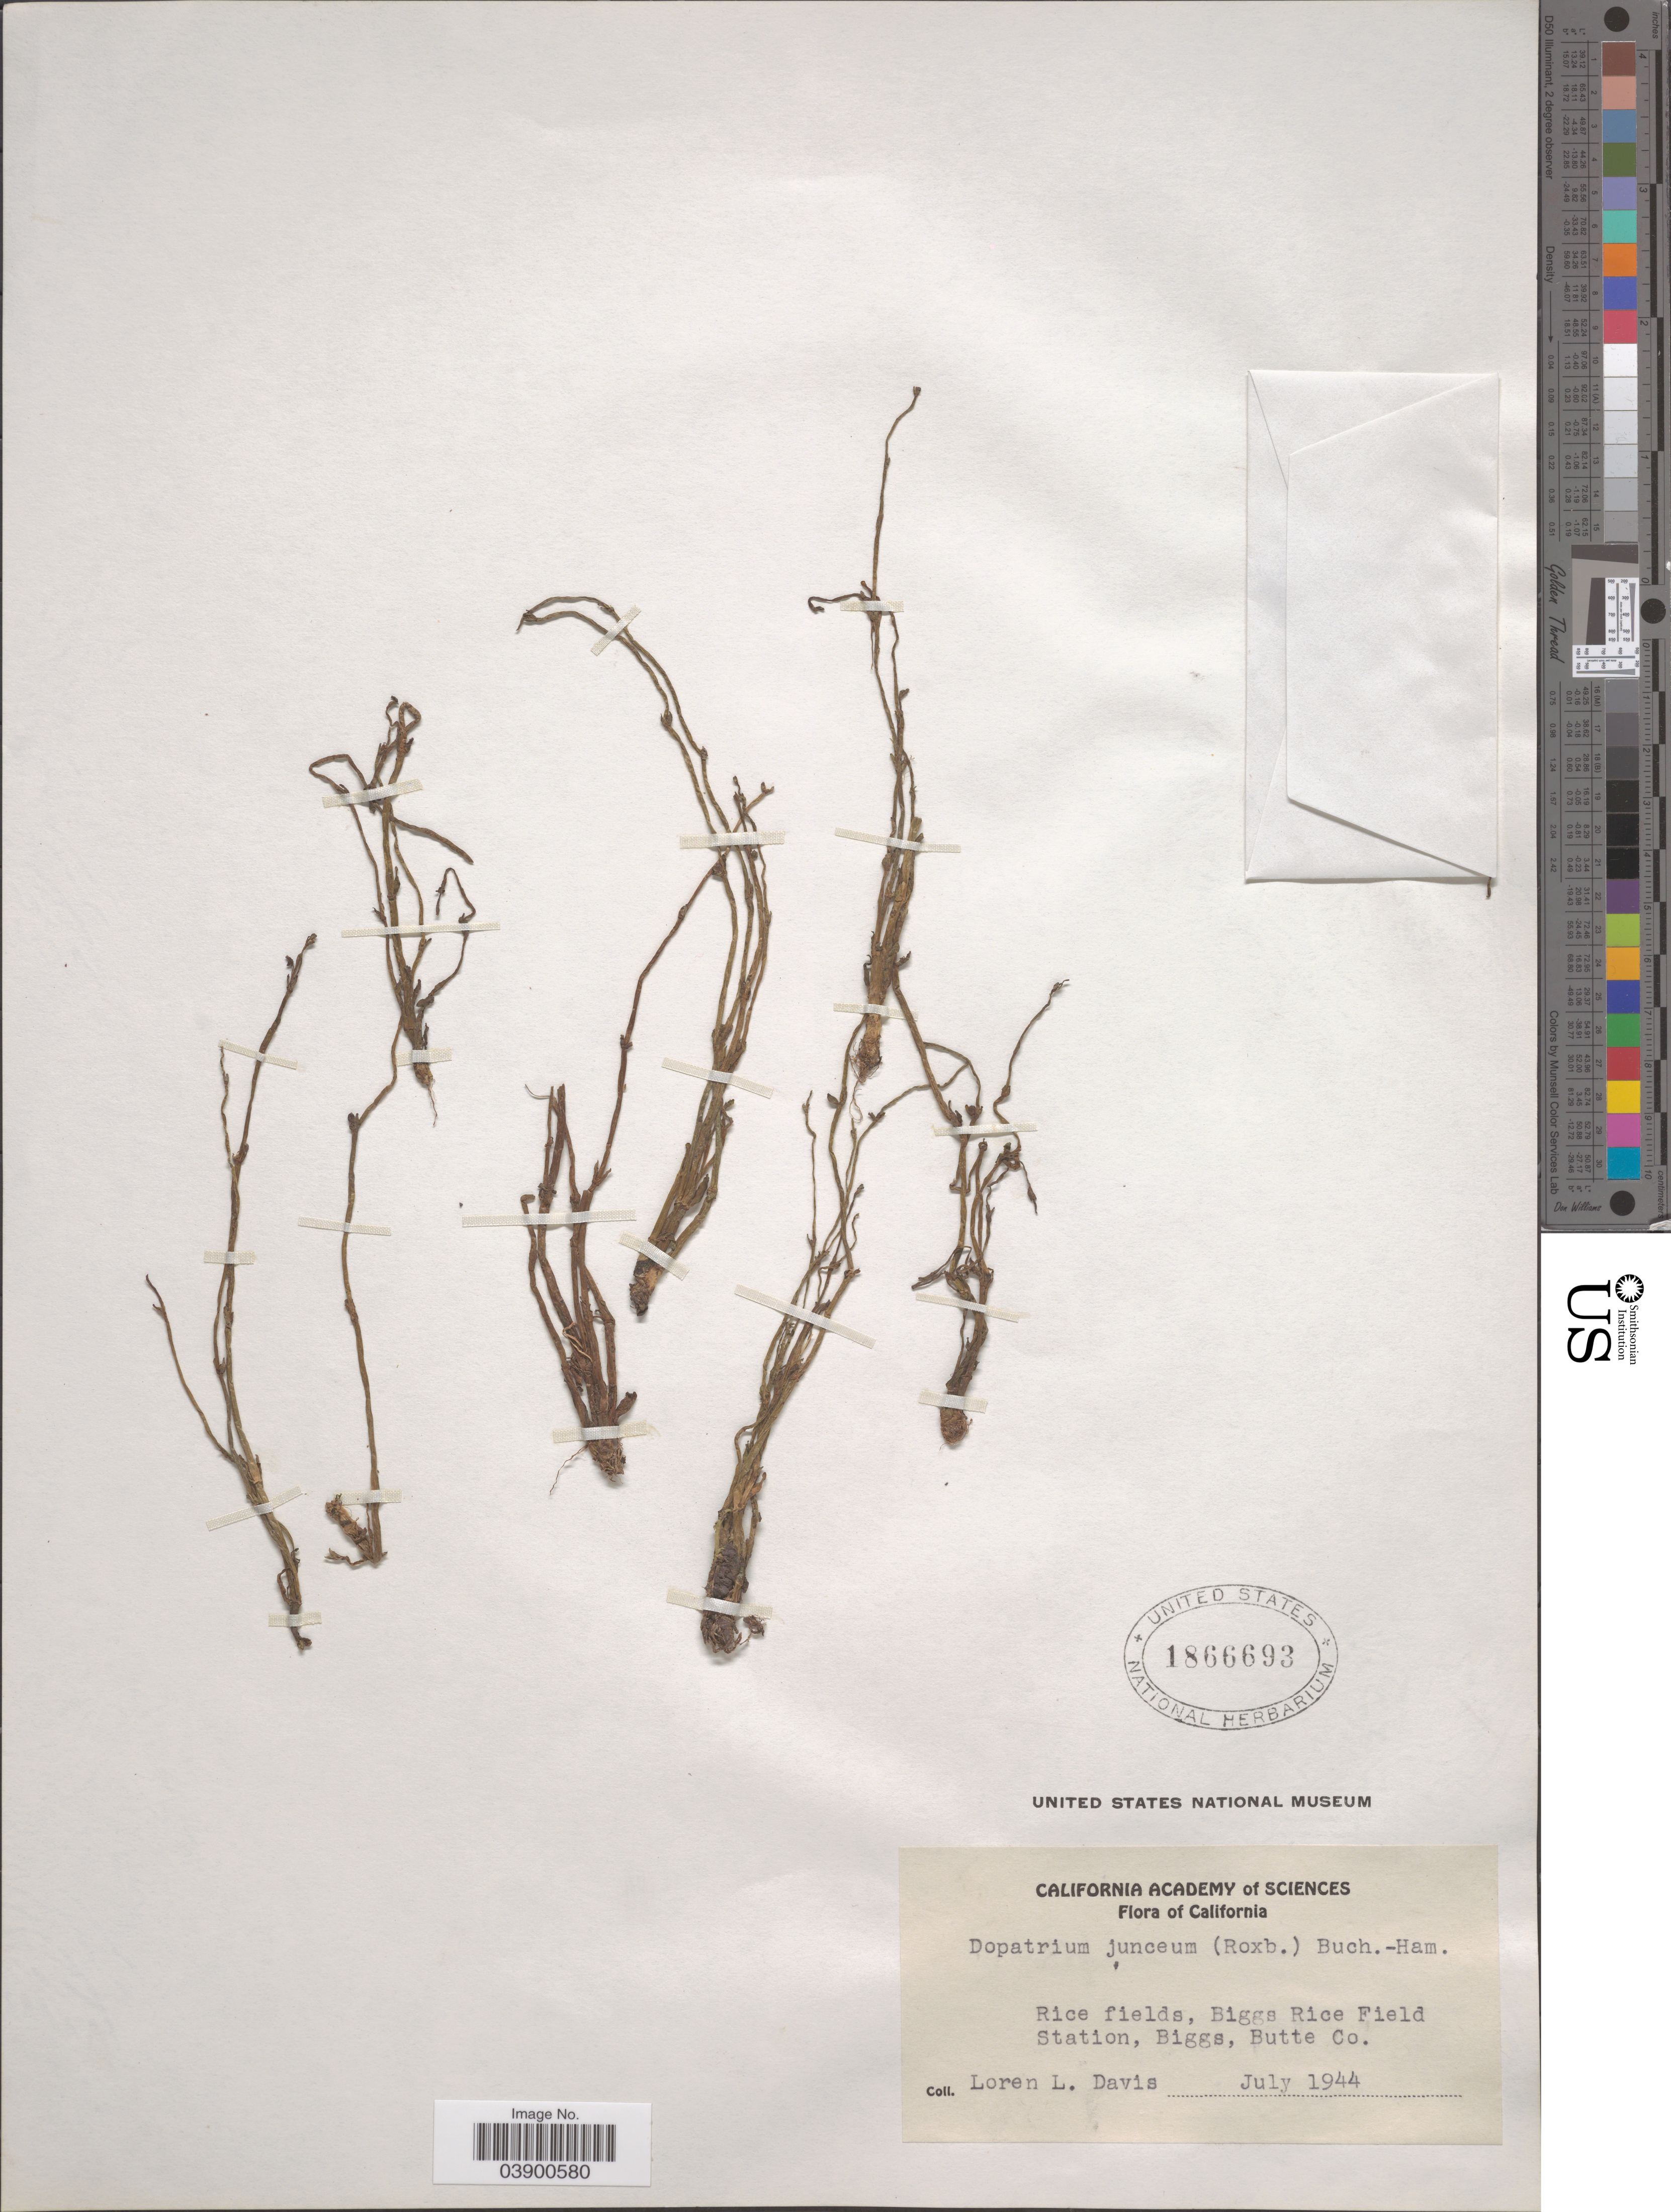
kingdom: Plantae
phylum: Tracheophyta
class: Magnoliopsida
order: Lamiales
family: Plantaginaceae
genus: Dopatrium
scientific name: Dopatrium junceum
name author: (Roxb.) Buch.-Ham. ex Benth.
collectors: L. Davis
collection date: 1944-07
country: United States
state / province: California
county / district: Butte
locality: Rice fields, Biggs Rice Field Station, Biggs, Butte Co.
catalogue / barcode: US 1866693